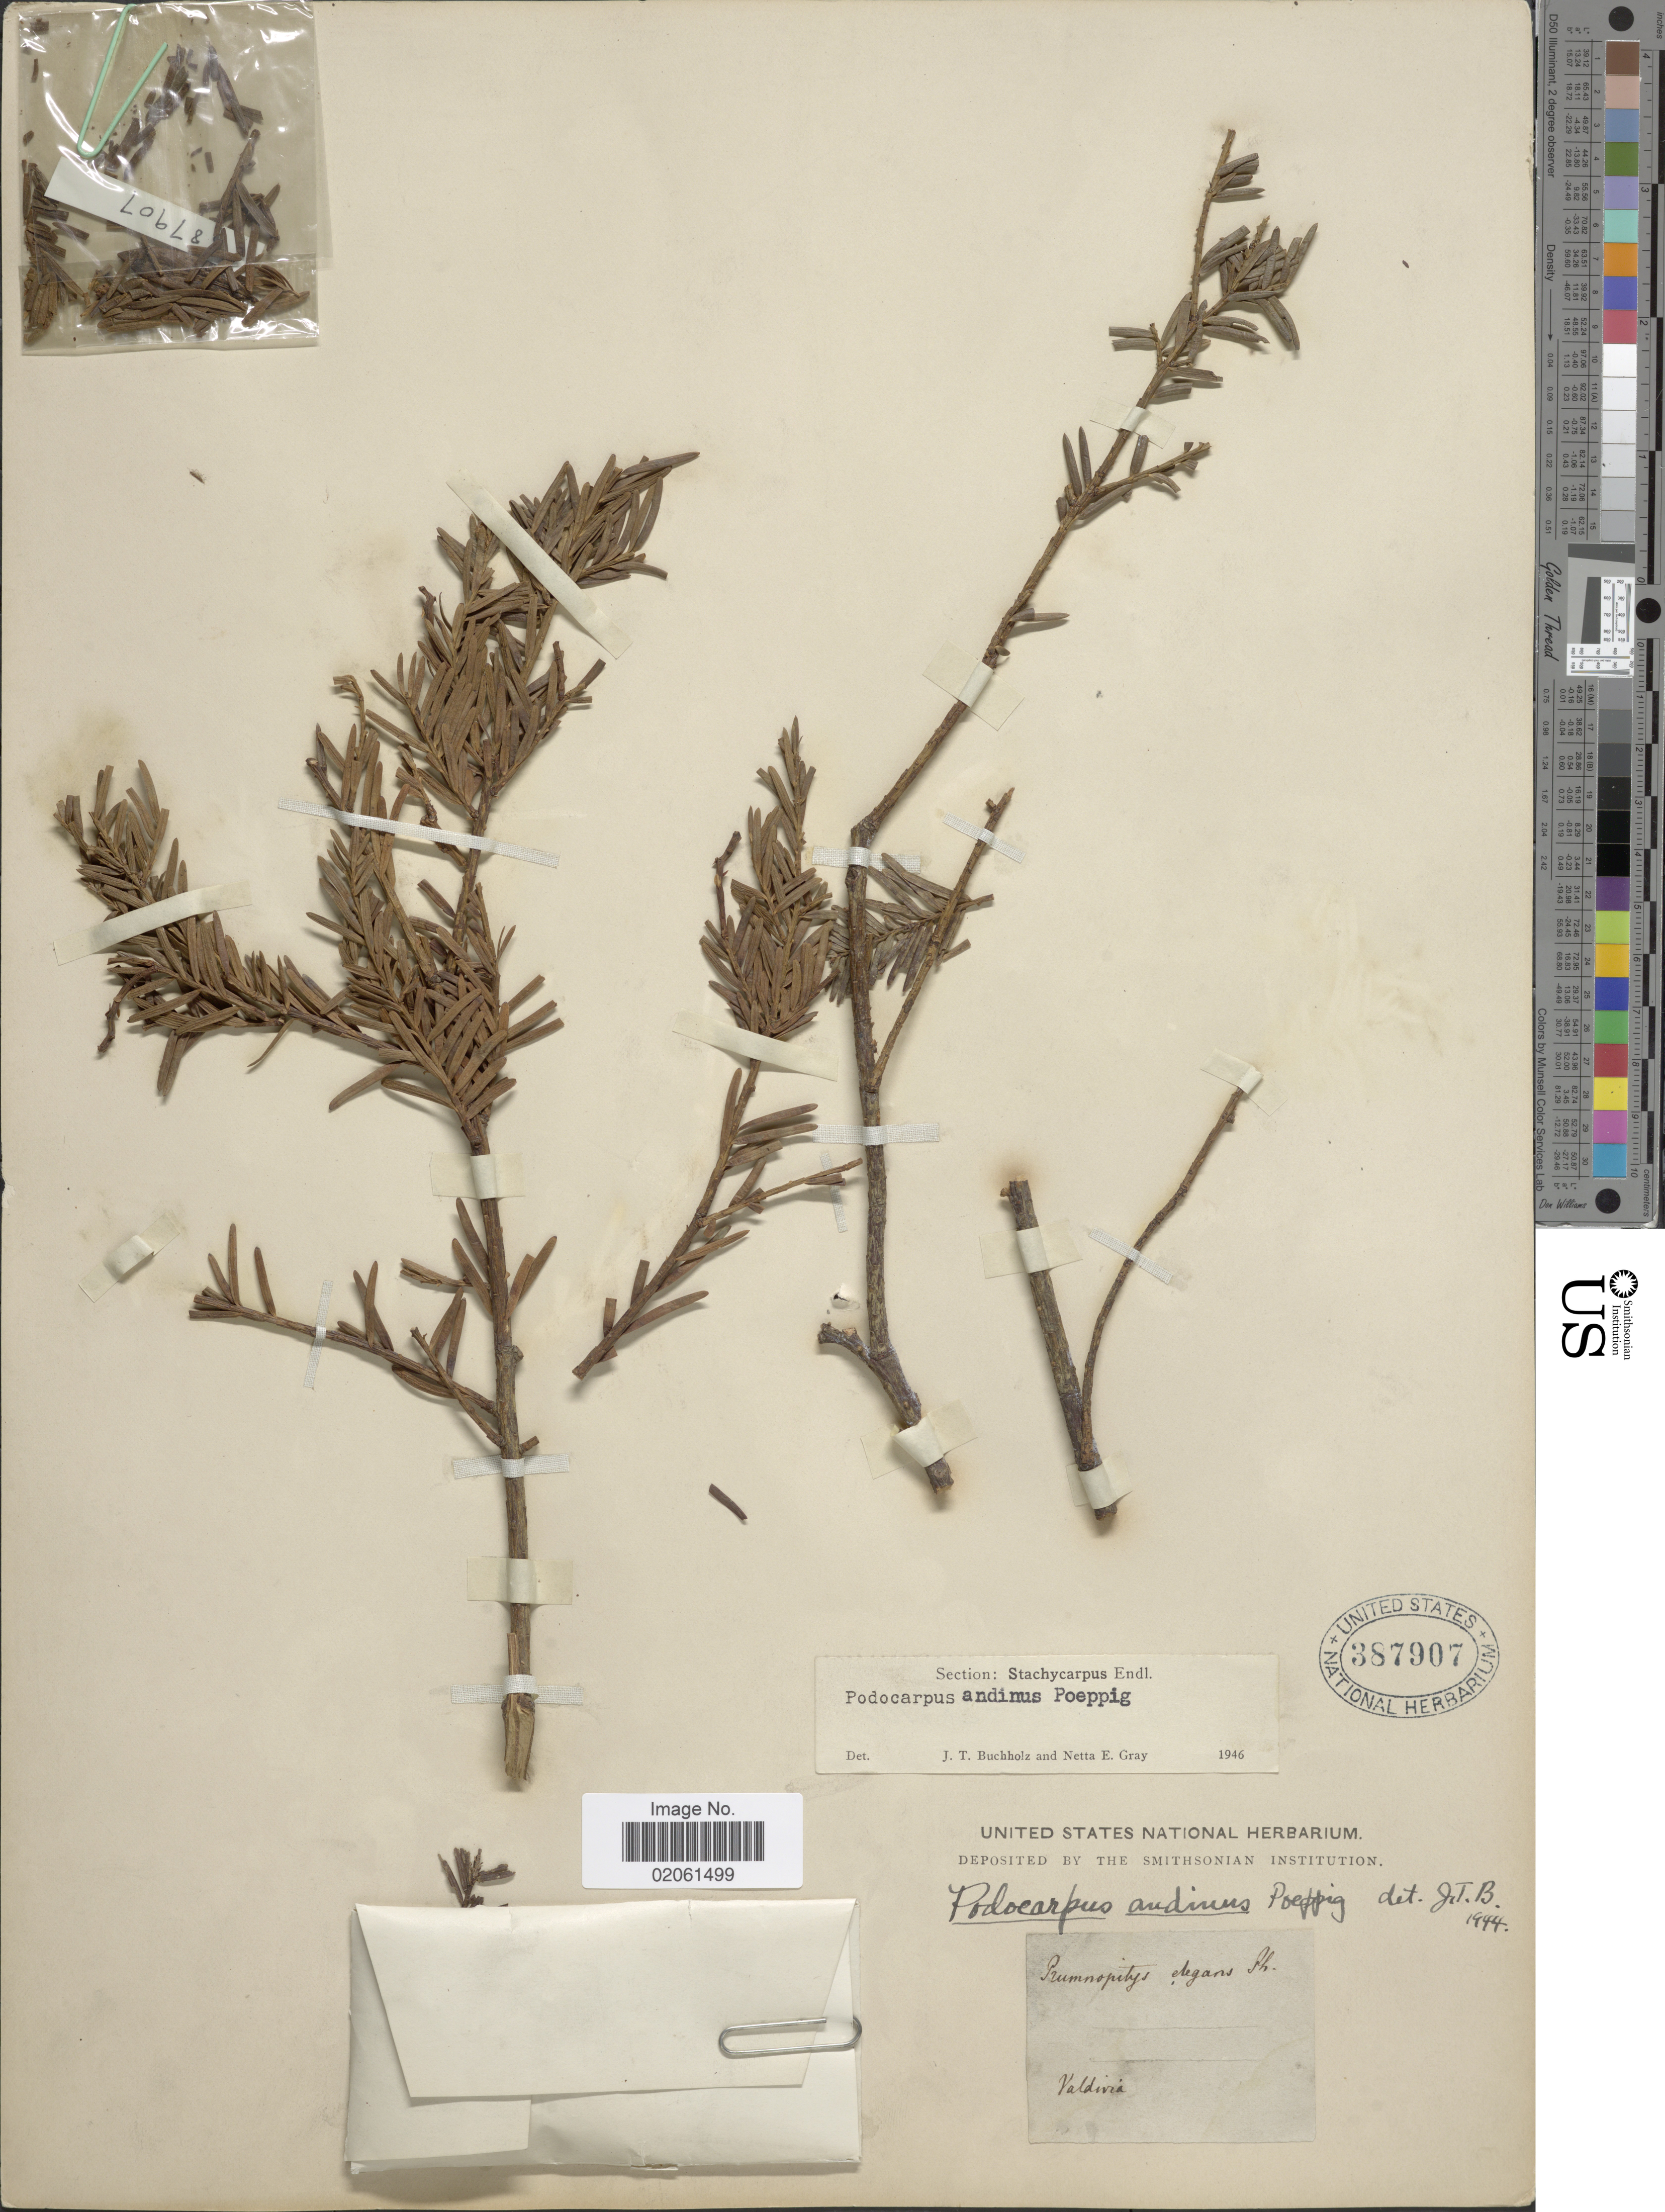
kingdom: Plantae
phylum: Tracheophyta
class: Pinopsida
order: Pinales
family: Podocarpaceae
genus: Podocarpus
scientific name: Podocarpus andinus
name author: Poepp. ex Endl.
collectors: ex herb. United States National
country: Chile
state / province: Los Ríos (XIV)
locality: Valdivia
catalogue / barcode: US 387907